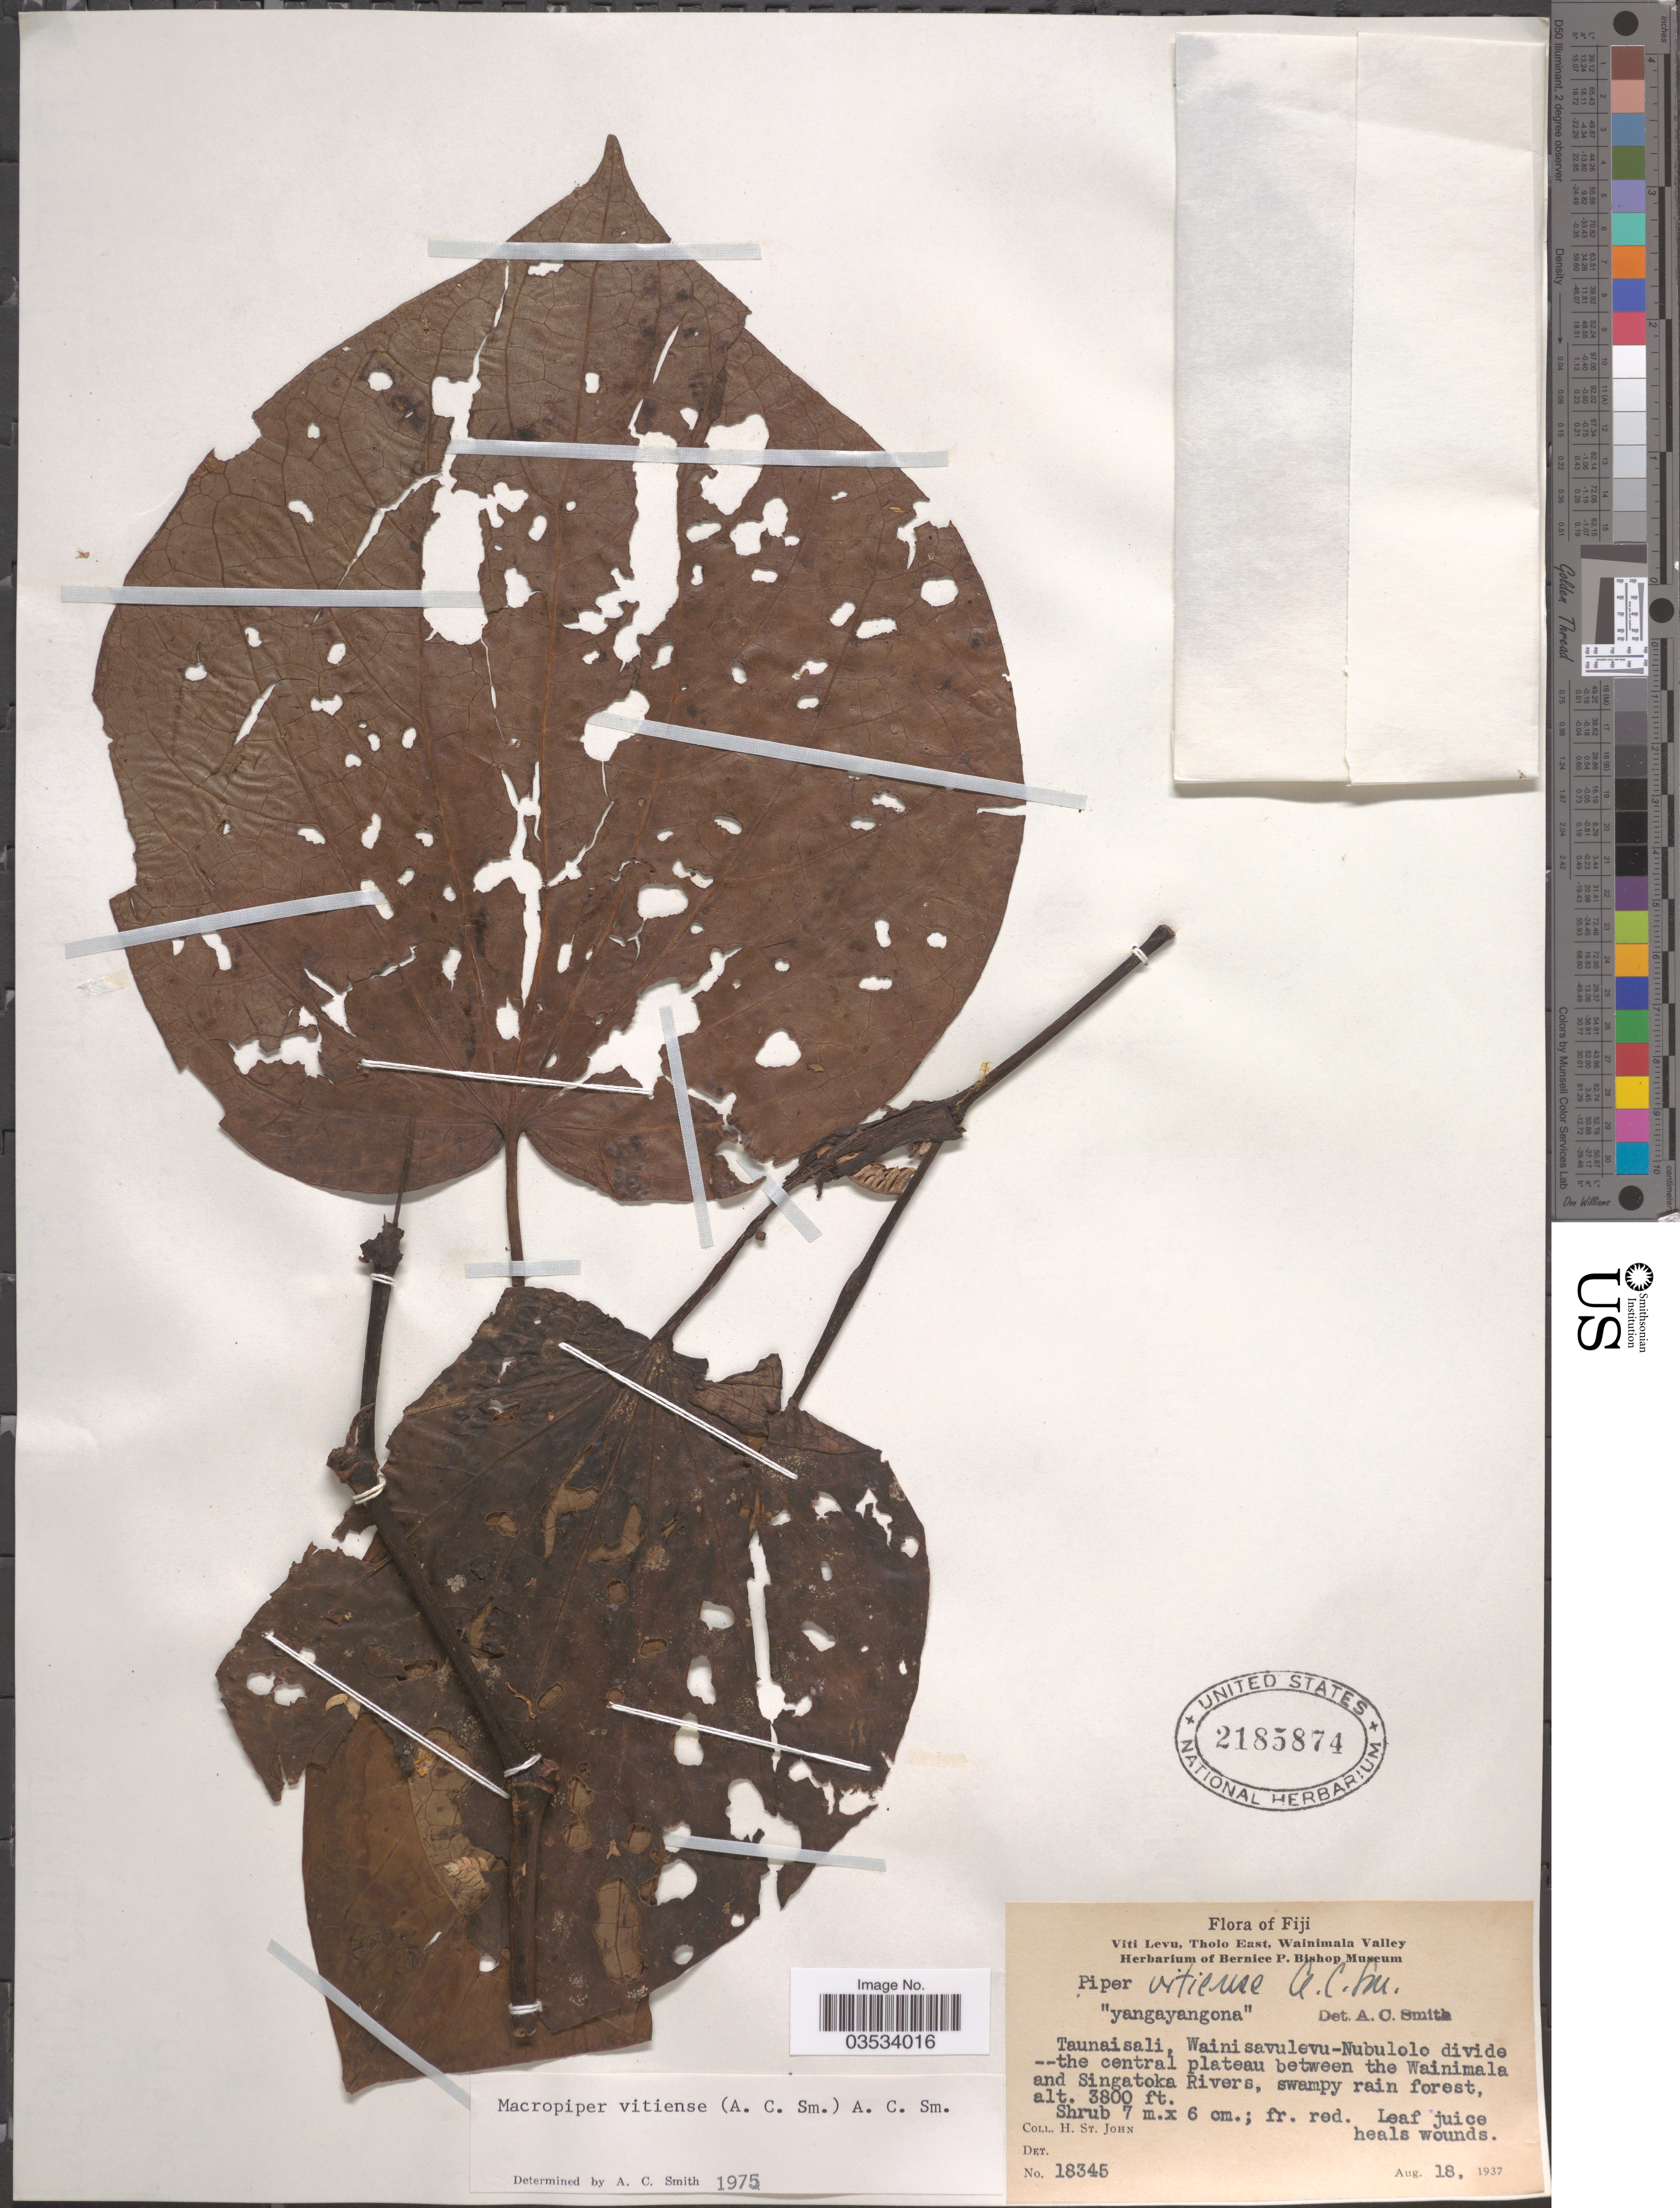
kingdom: Plantae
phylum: Tracheophyta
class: Magnoliopsida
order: Piperales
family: Piperaceae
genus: Piper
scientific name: Piper vitiense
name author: A.C. Sm.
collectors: H. St. John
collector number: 18345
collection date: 1937-08-18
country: Fiji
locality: Viti Levu, Tholo East, Wainimala Valley. Taunaisali, Wainisavulevu-Nubulolo divide--the central plateau between the Wainimala and Singatoka Rivers.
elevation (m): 1158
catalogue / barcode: US 2185874